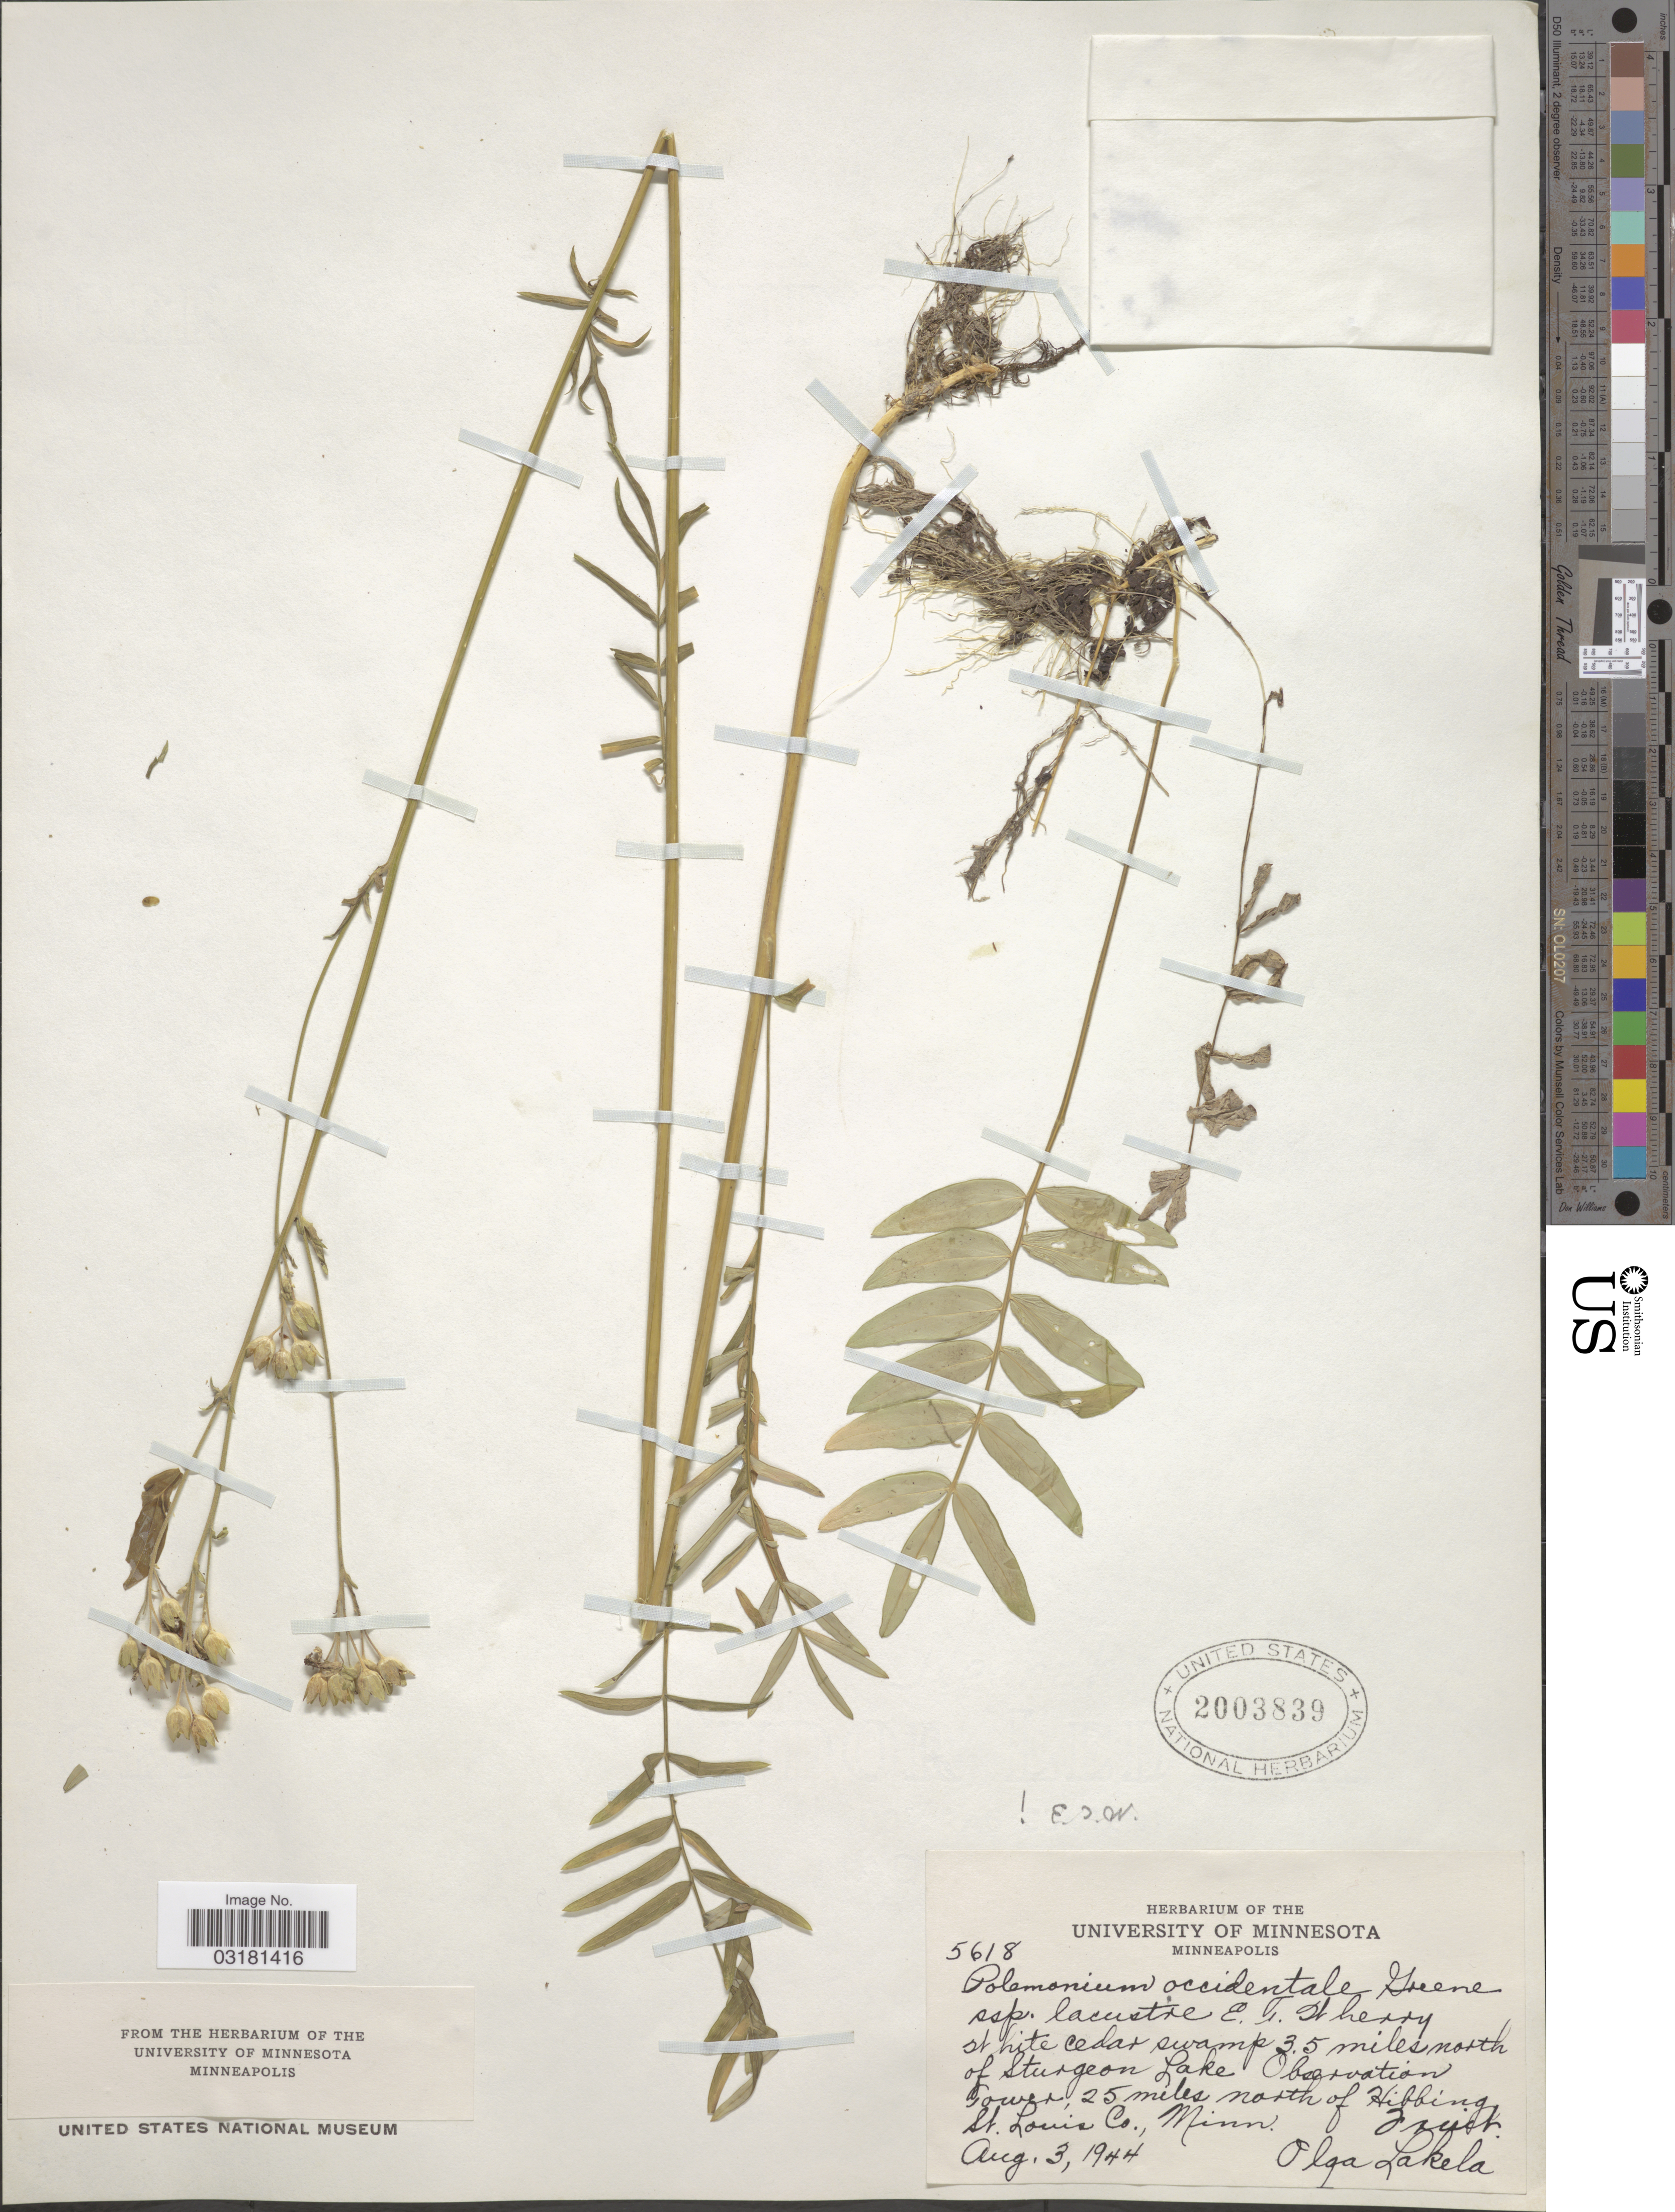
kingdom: Plantae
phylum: Tracheophyta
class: Magnoliopsida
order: Ericales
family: Polemoniaceae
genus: Polemonium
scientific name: Polemonium occidentale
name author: Greene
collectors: O. K. Lakela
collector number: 5618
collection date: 1944-08-03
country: United States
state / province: Minnesota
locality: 3.5 miles north of Sturgeon Lake Observation Tower, 25 miles north of Hibbing, St. Luis Co., Minn.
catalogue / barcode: US 2003839